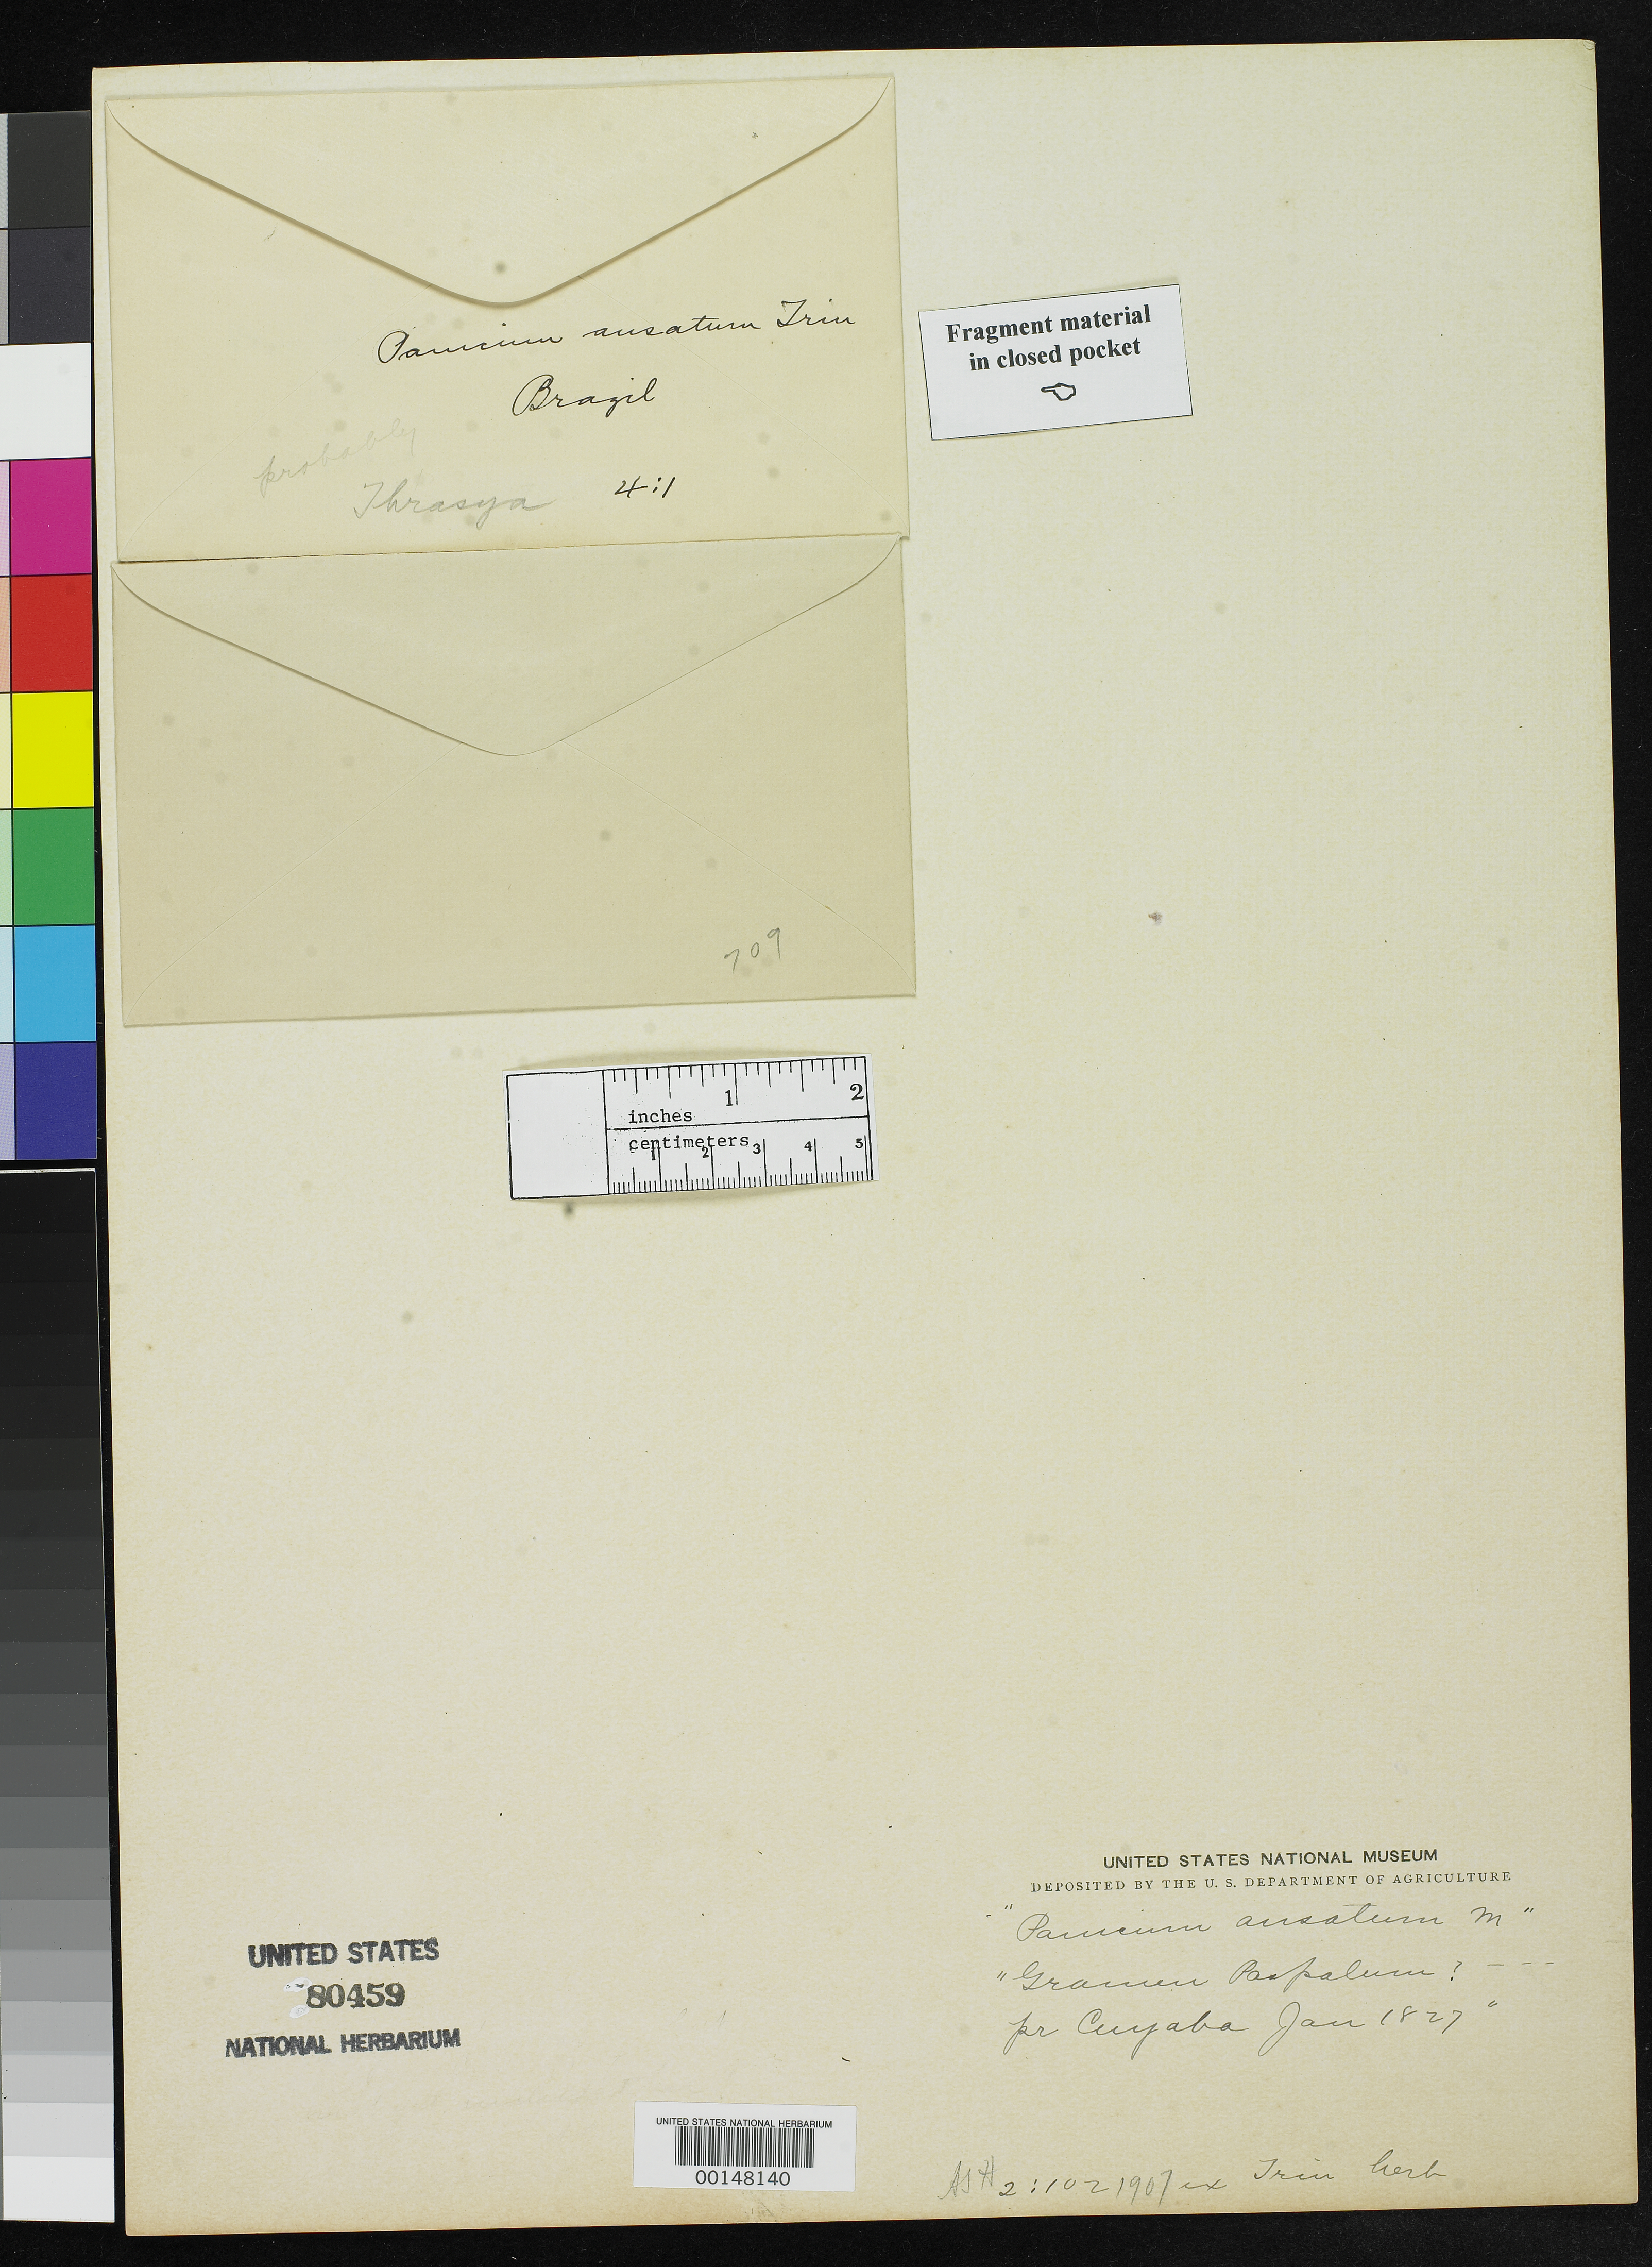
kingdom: Plantae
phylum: Tracheophyta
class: Liliopsida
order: Poales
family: Poaceae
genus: Panicum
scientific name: Panicum ansatum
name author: Trin.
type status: Type Fragment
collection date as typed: Jan 1827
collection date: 1827-01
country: Brazil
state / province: Mato Grosso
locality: Cuyaba.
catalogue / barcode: US 80459